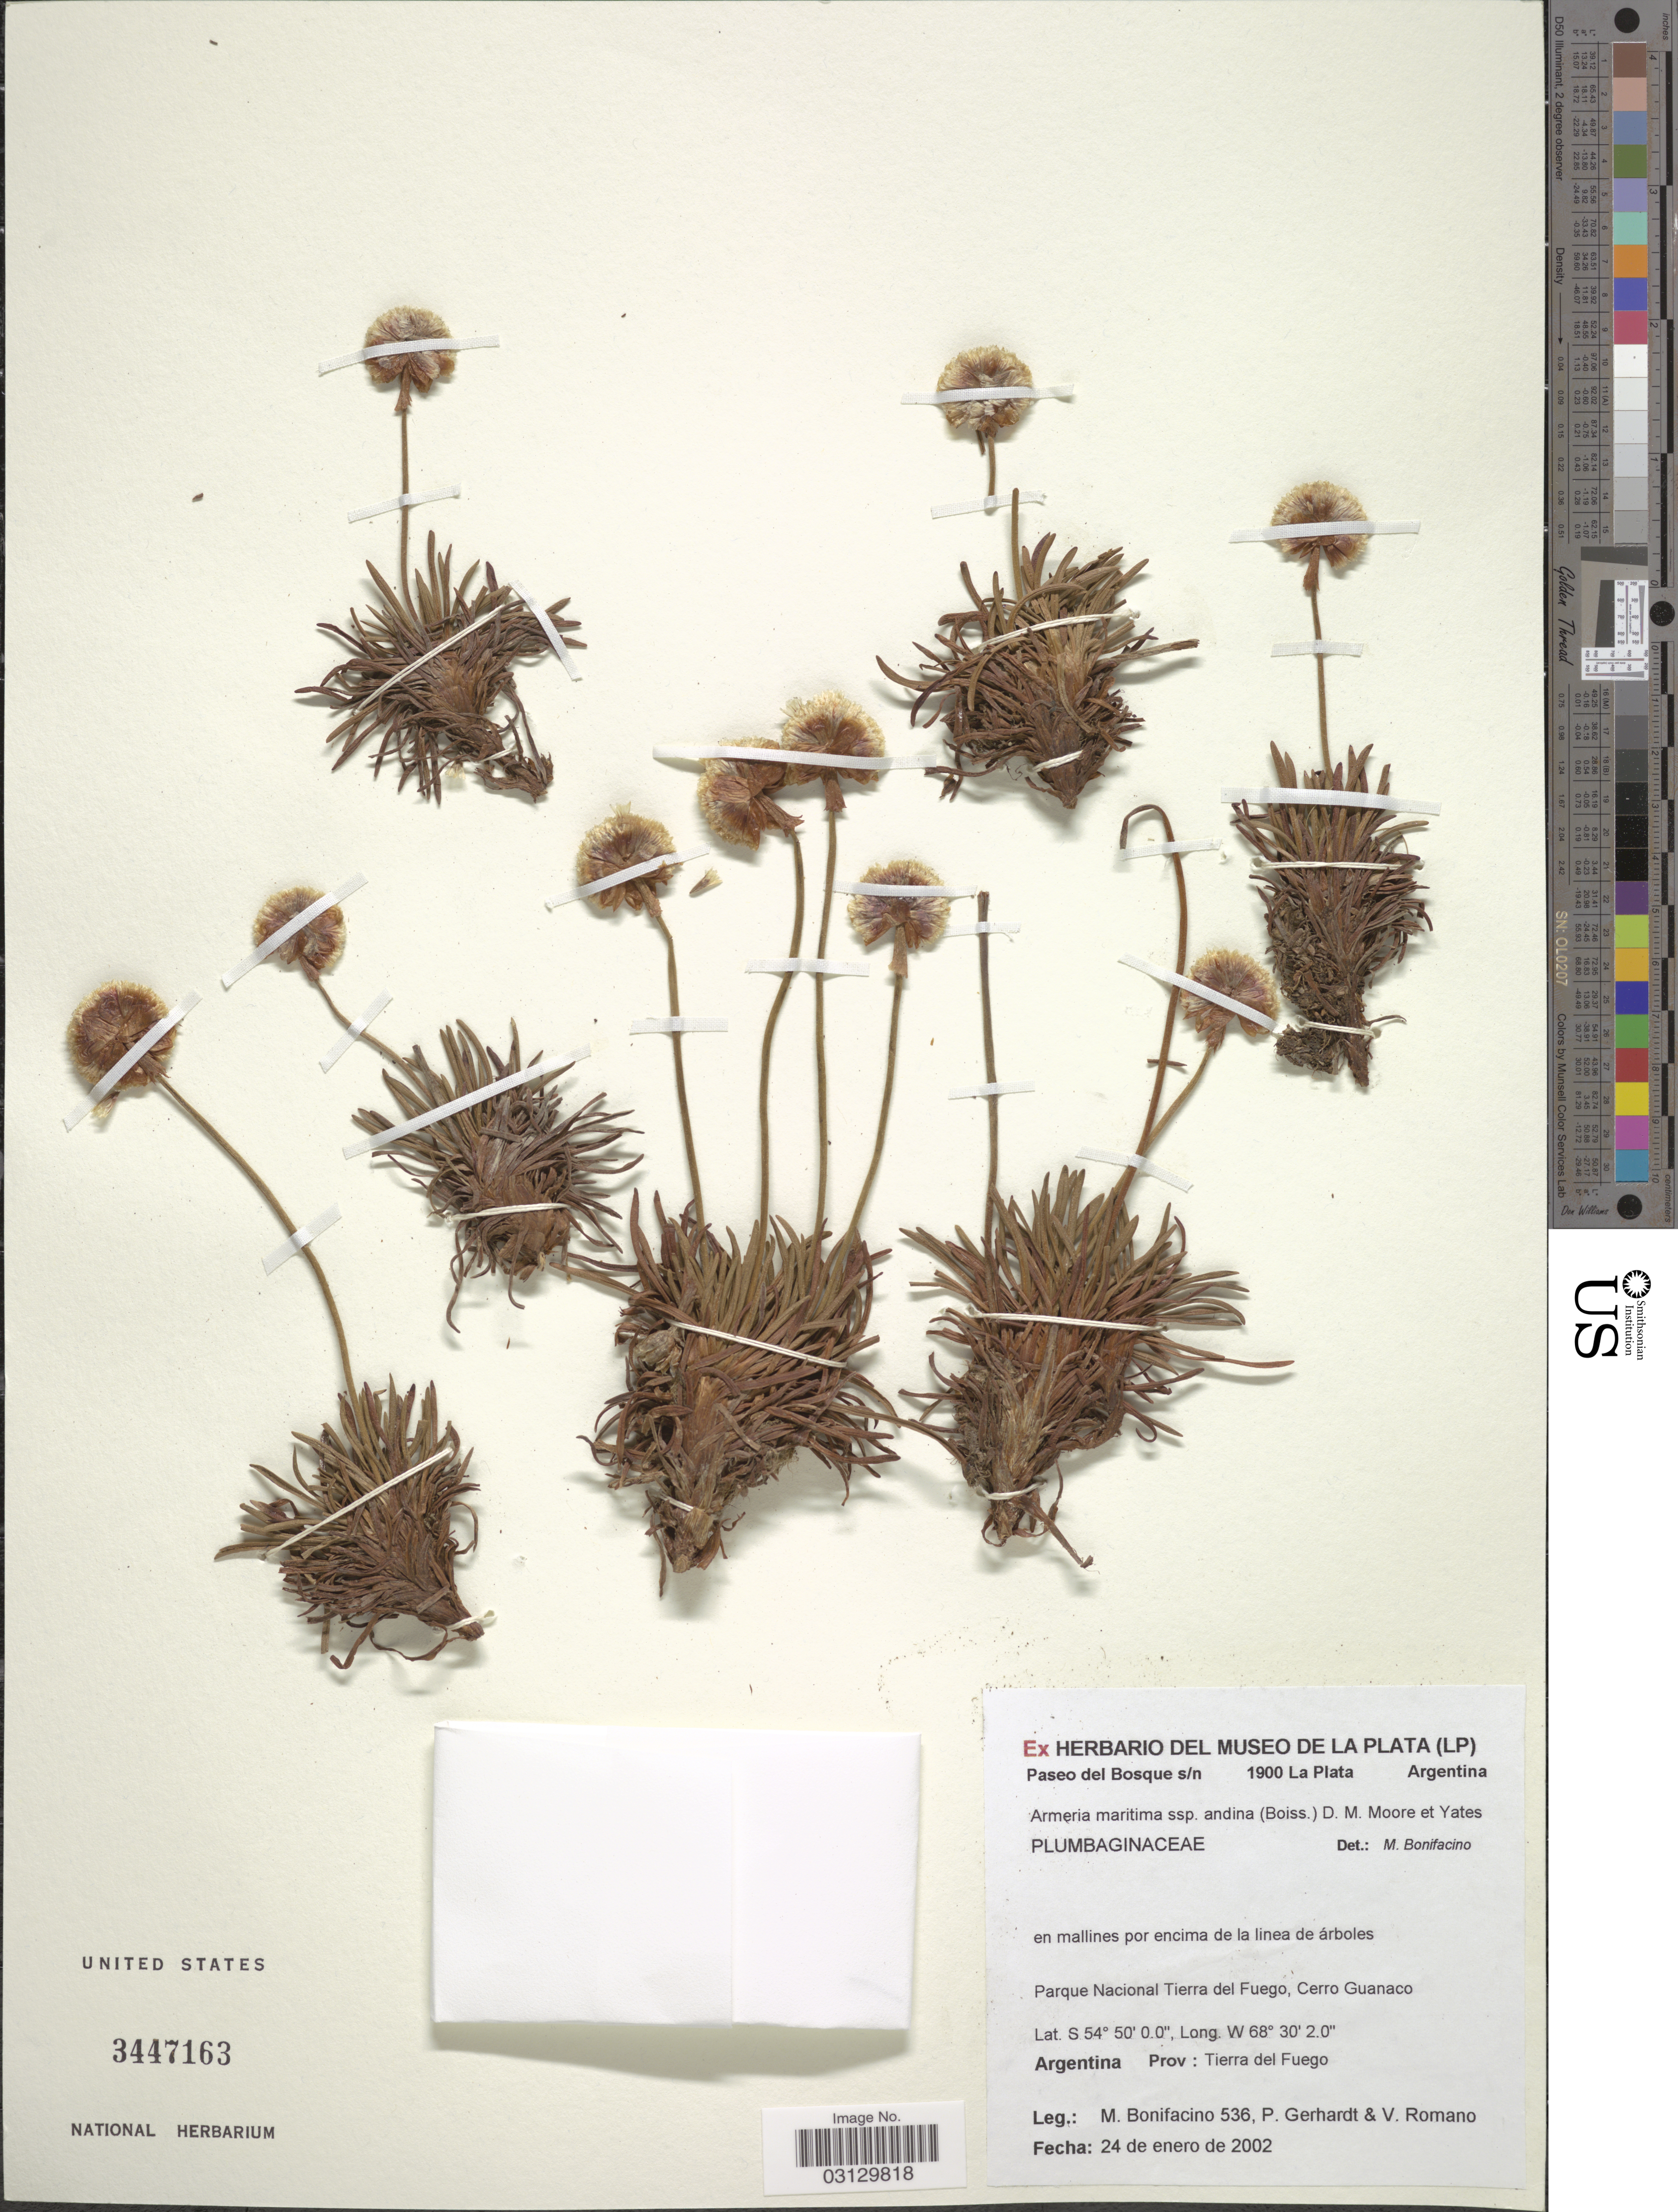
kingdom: Plantae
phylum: Tracheophyta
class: Magnoliopsida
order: Caryophyllales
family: Plumbaginaceae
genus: Armeria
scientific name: Armeria maritima subsp. andina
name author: (Poepp. ex Boiss.) D.M. Moore & H.O. Yates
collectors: M. Bonifacino, P. Gerhardt & V. Romano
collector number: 0536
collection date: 2002-01-24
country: Argentina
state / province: Tierra del Fuego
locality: Parque Nacional Tierra del Fuego, Cerro Guanaco.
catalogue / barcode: US 3447163